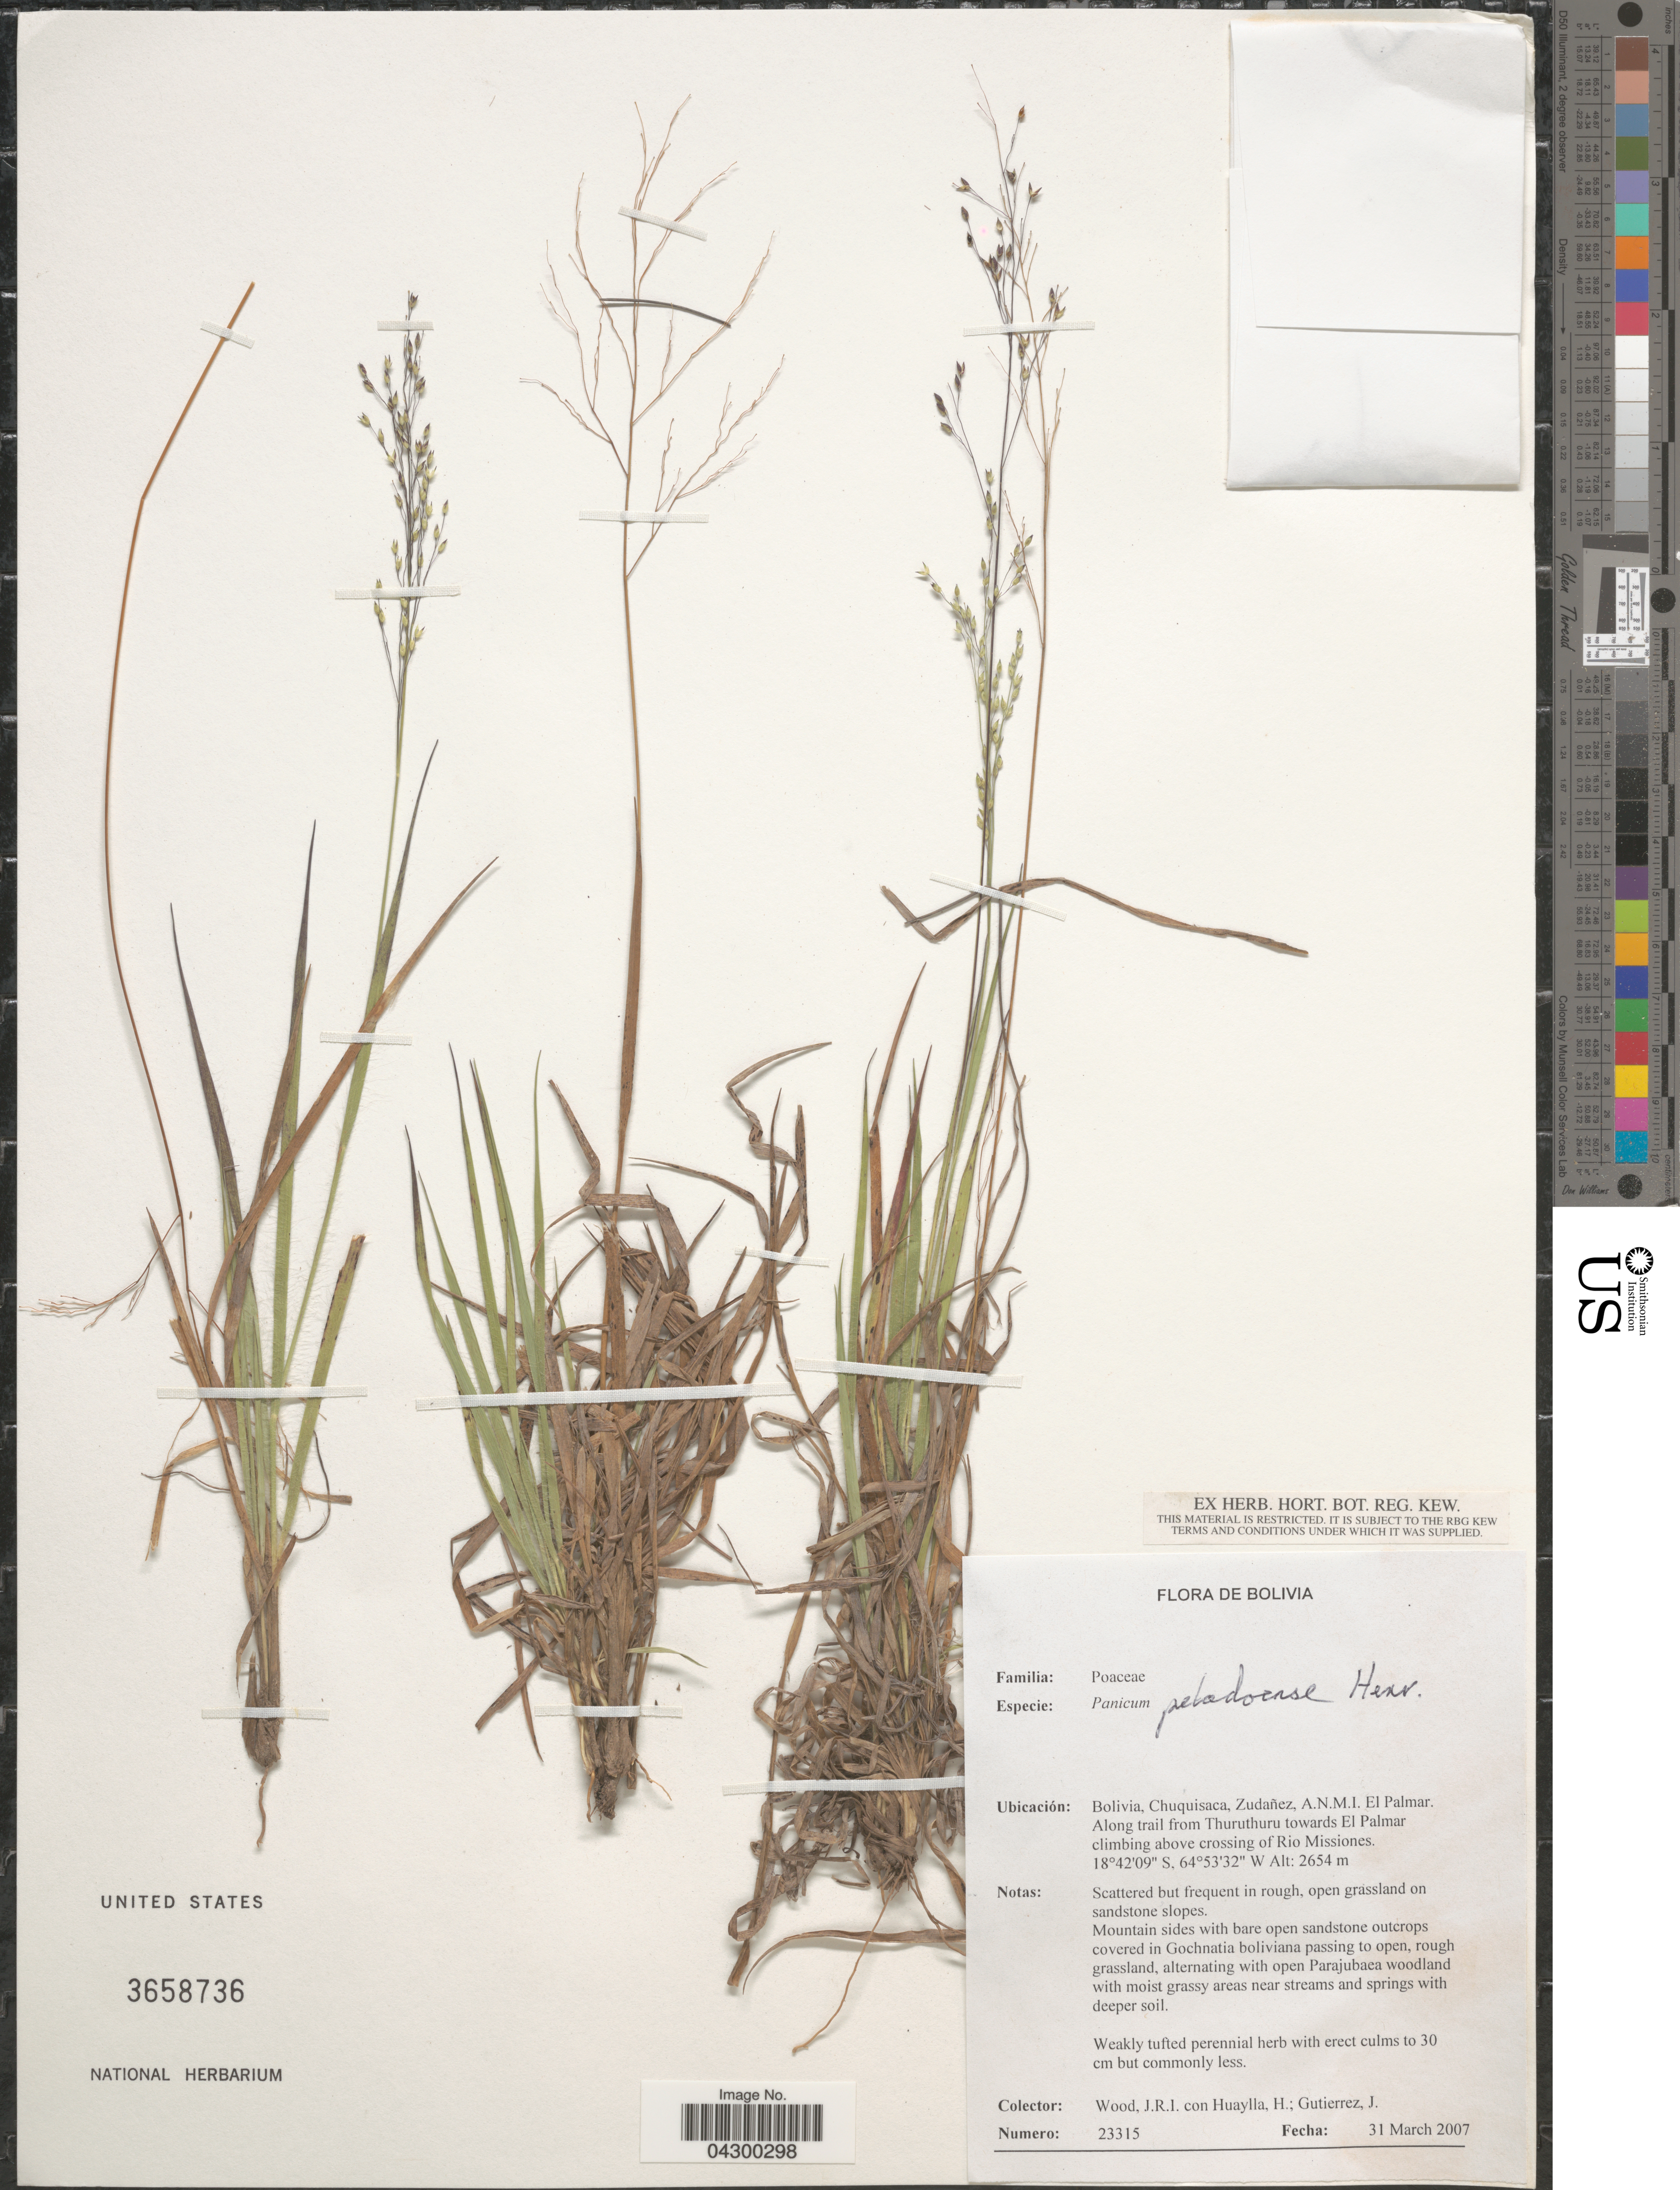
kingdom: Plantae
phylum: Tracheophyta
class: Liliopsida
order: Poales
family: Poaceae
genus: Panicum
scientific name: Panicum peladoense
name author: Henr.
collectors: J. R. I. Wood, H. Huaylla & J. Gutierrez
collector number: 23315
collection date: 2007-03-31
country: Bolivia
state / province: Chuquisaca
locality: Zudañez, A.N.M.I. El Palmar. Along trail from Thuruthuru towards El Palmar climbing above crossing of Rio Missiones.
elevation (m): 2654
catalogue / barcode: US 3658736